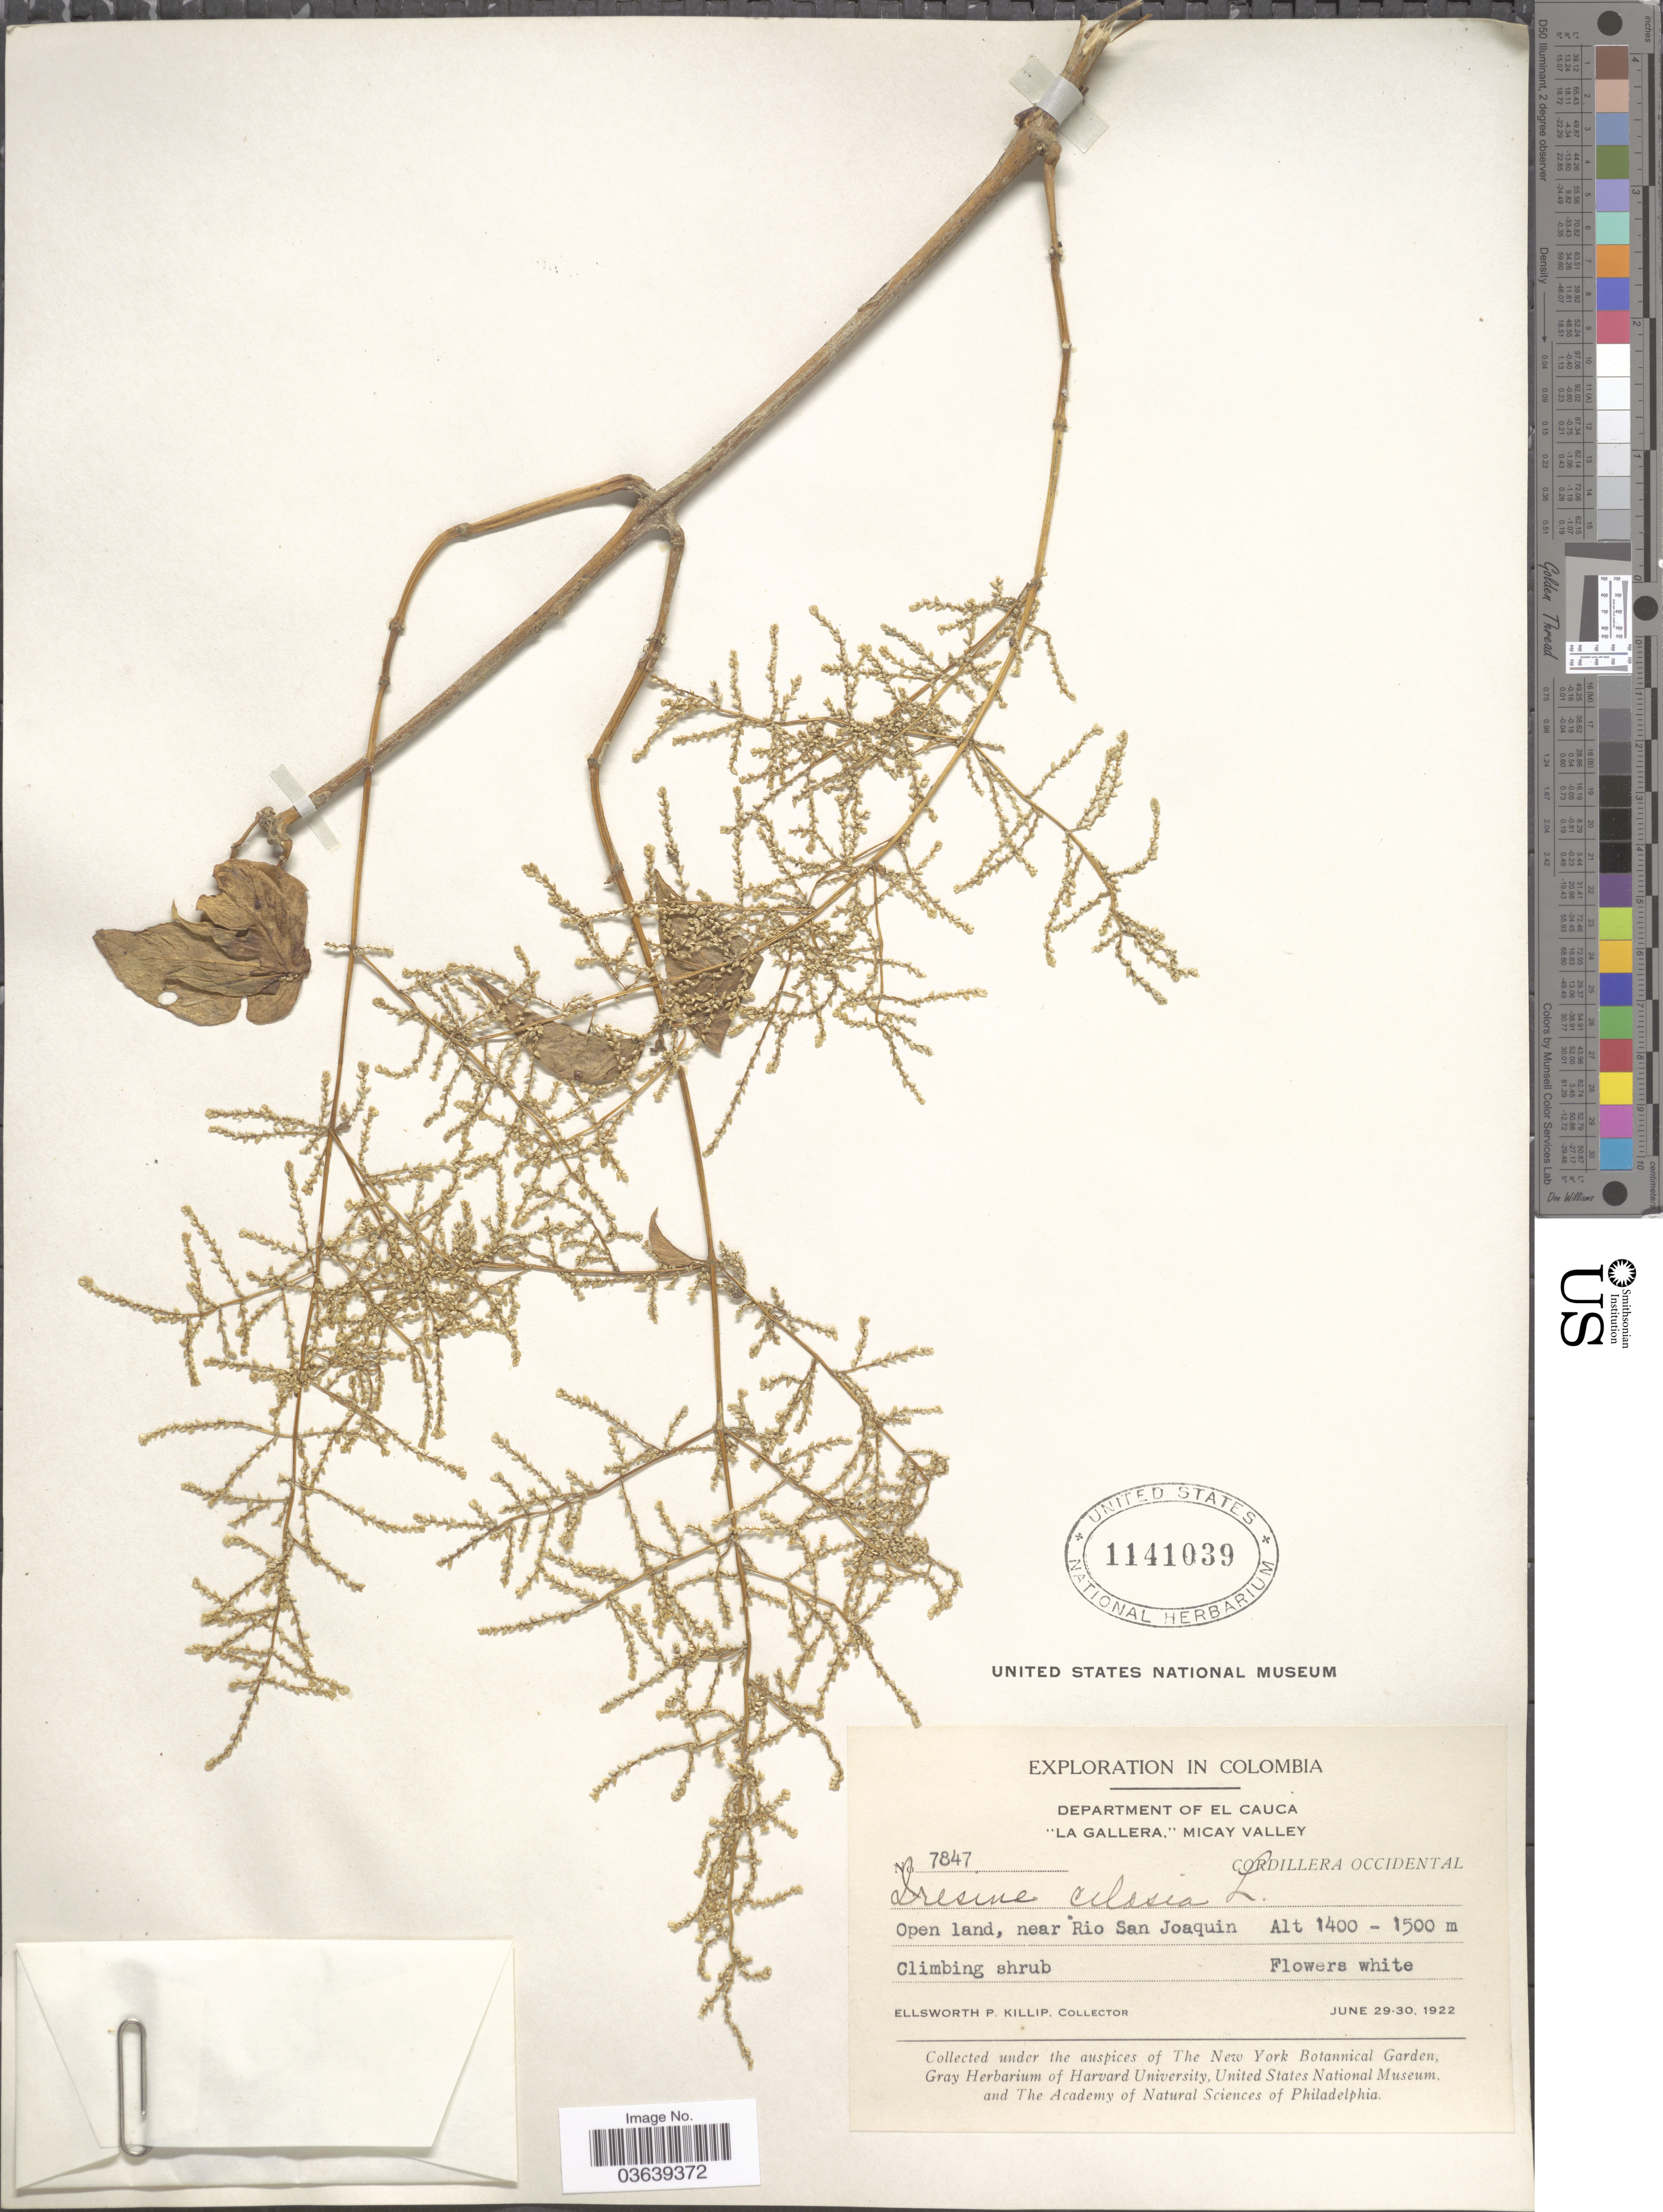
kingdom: Plantae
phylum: Tracheophyta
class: Magnoliopsida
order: Caryophyllales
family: Amaranthaceae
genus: Iresine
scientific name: Iresine celosia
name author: L.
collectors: E. P. Killip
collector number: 7847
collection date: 1922-06-29/1922-06-30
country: Colombia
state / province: Cauca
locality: Department of El Cauca. "La Gallera," Micay Valley. Cordillera Occidental. Open land, near Rio San Joaquin.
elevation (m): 1400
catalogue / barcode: US 1141039